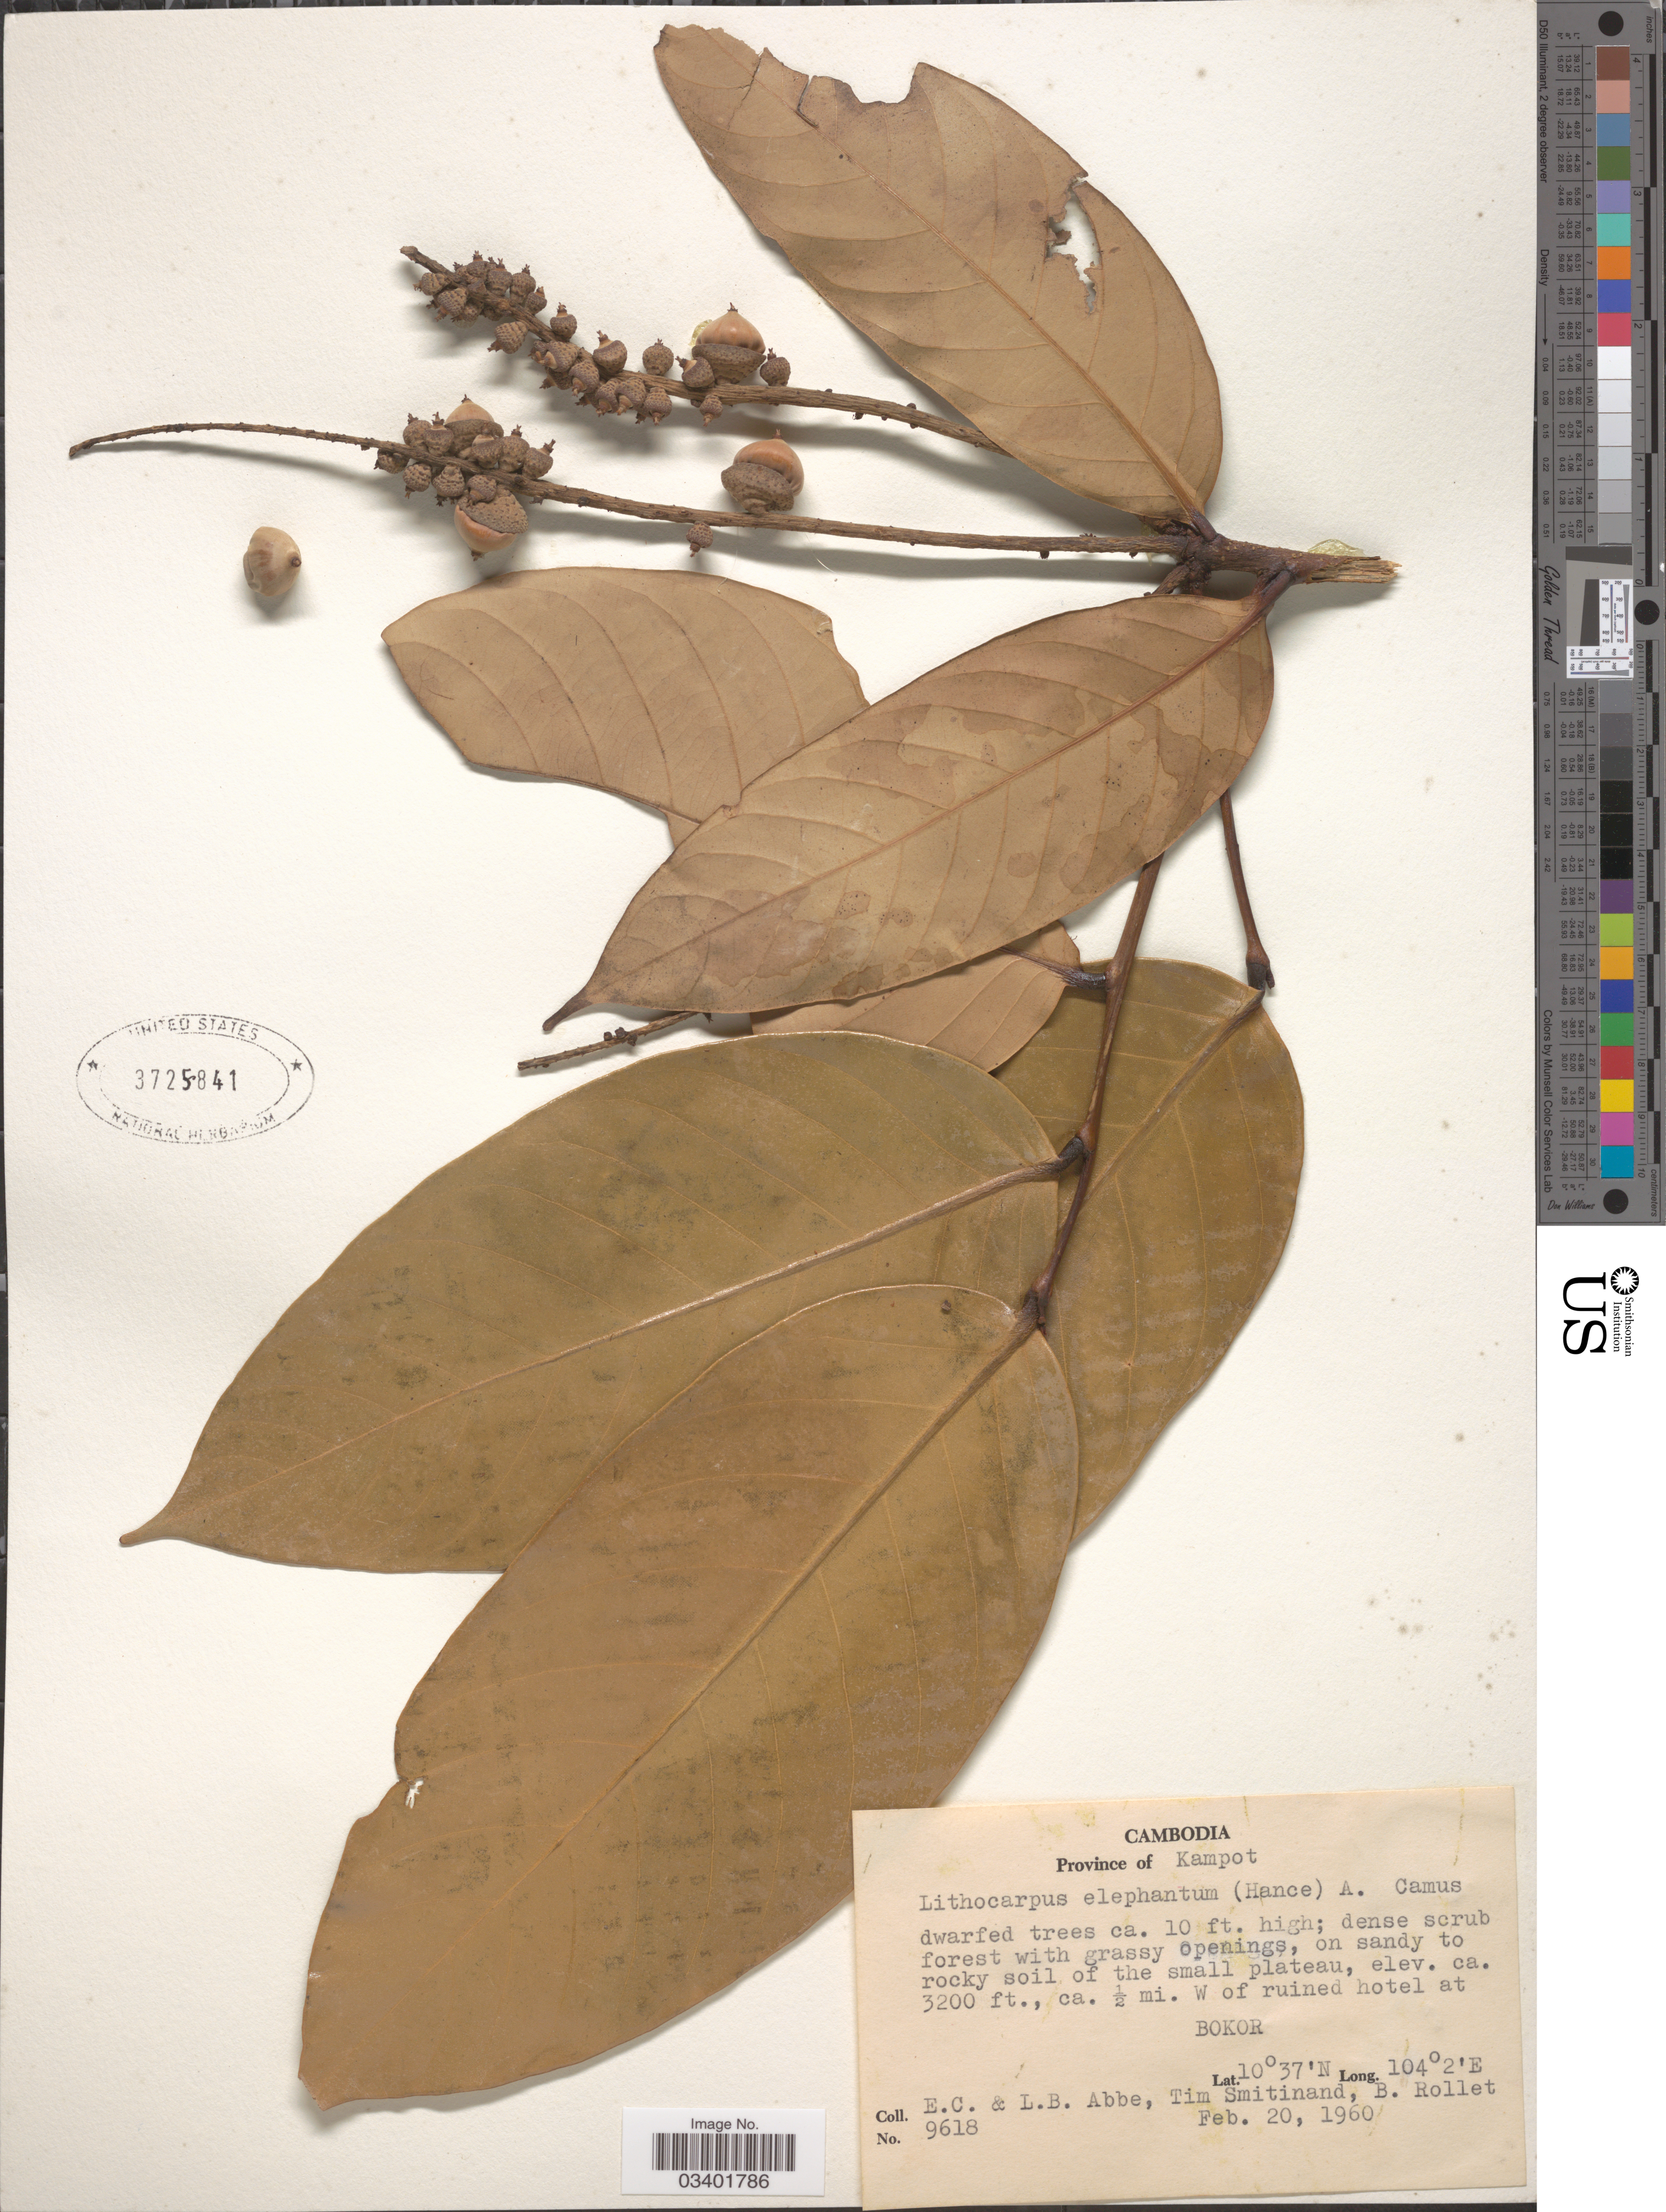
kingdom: Plantae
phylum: Tracheophyta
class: Magnoliopsida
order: Fagales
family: Fagaceae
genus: Lithocarpus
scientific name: Lithocarpus elephantus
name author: (Hance) A. Camus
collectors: E. C. Abbe, L. B. Abbe, T. Smitinand & B. Rollet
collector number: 9618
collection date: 1960-02-20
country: Cambodia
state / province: Kâmpât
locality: Province of Kampot. Ca. ½ mi. W of ruined hotel at Bokor.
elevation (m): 975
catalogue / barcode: US 3725841